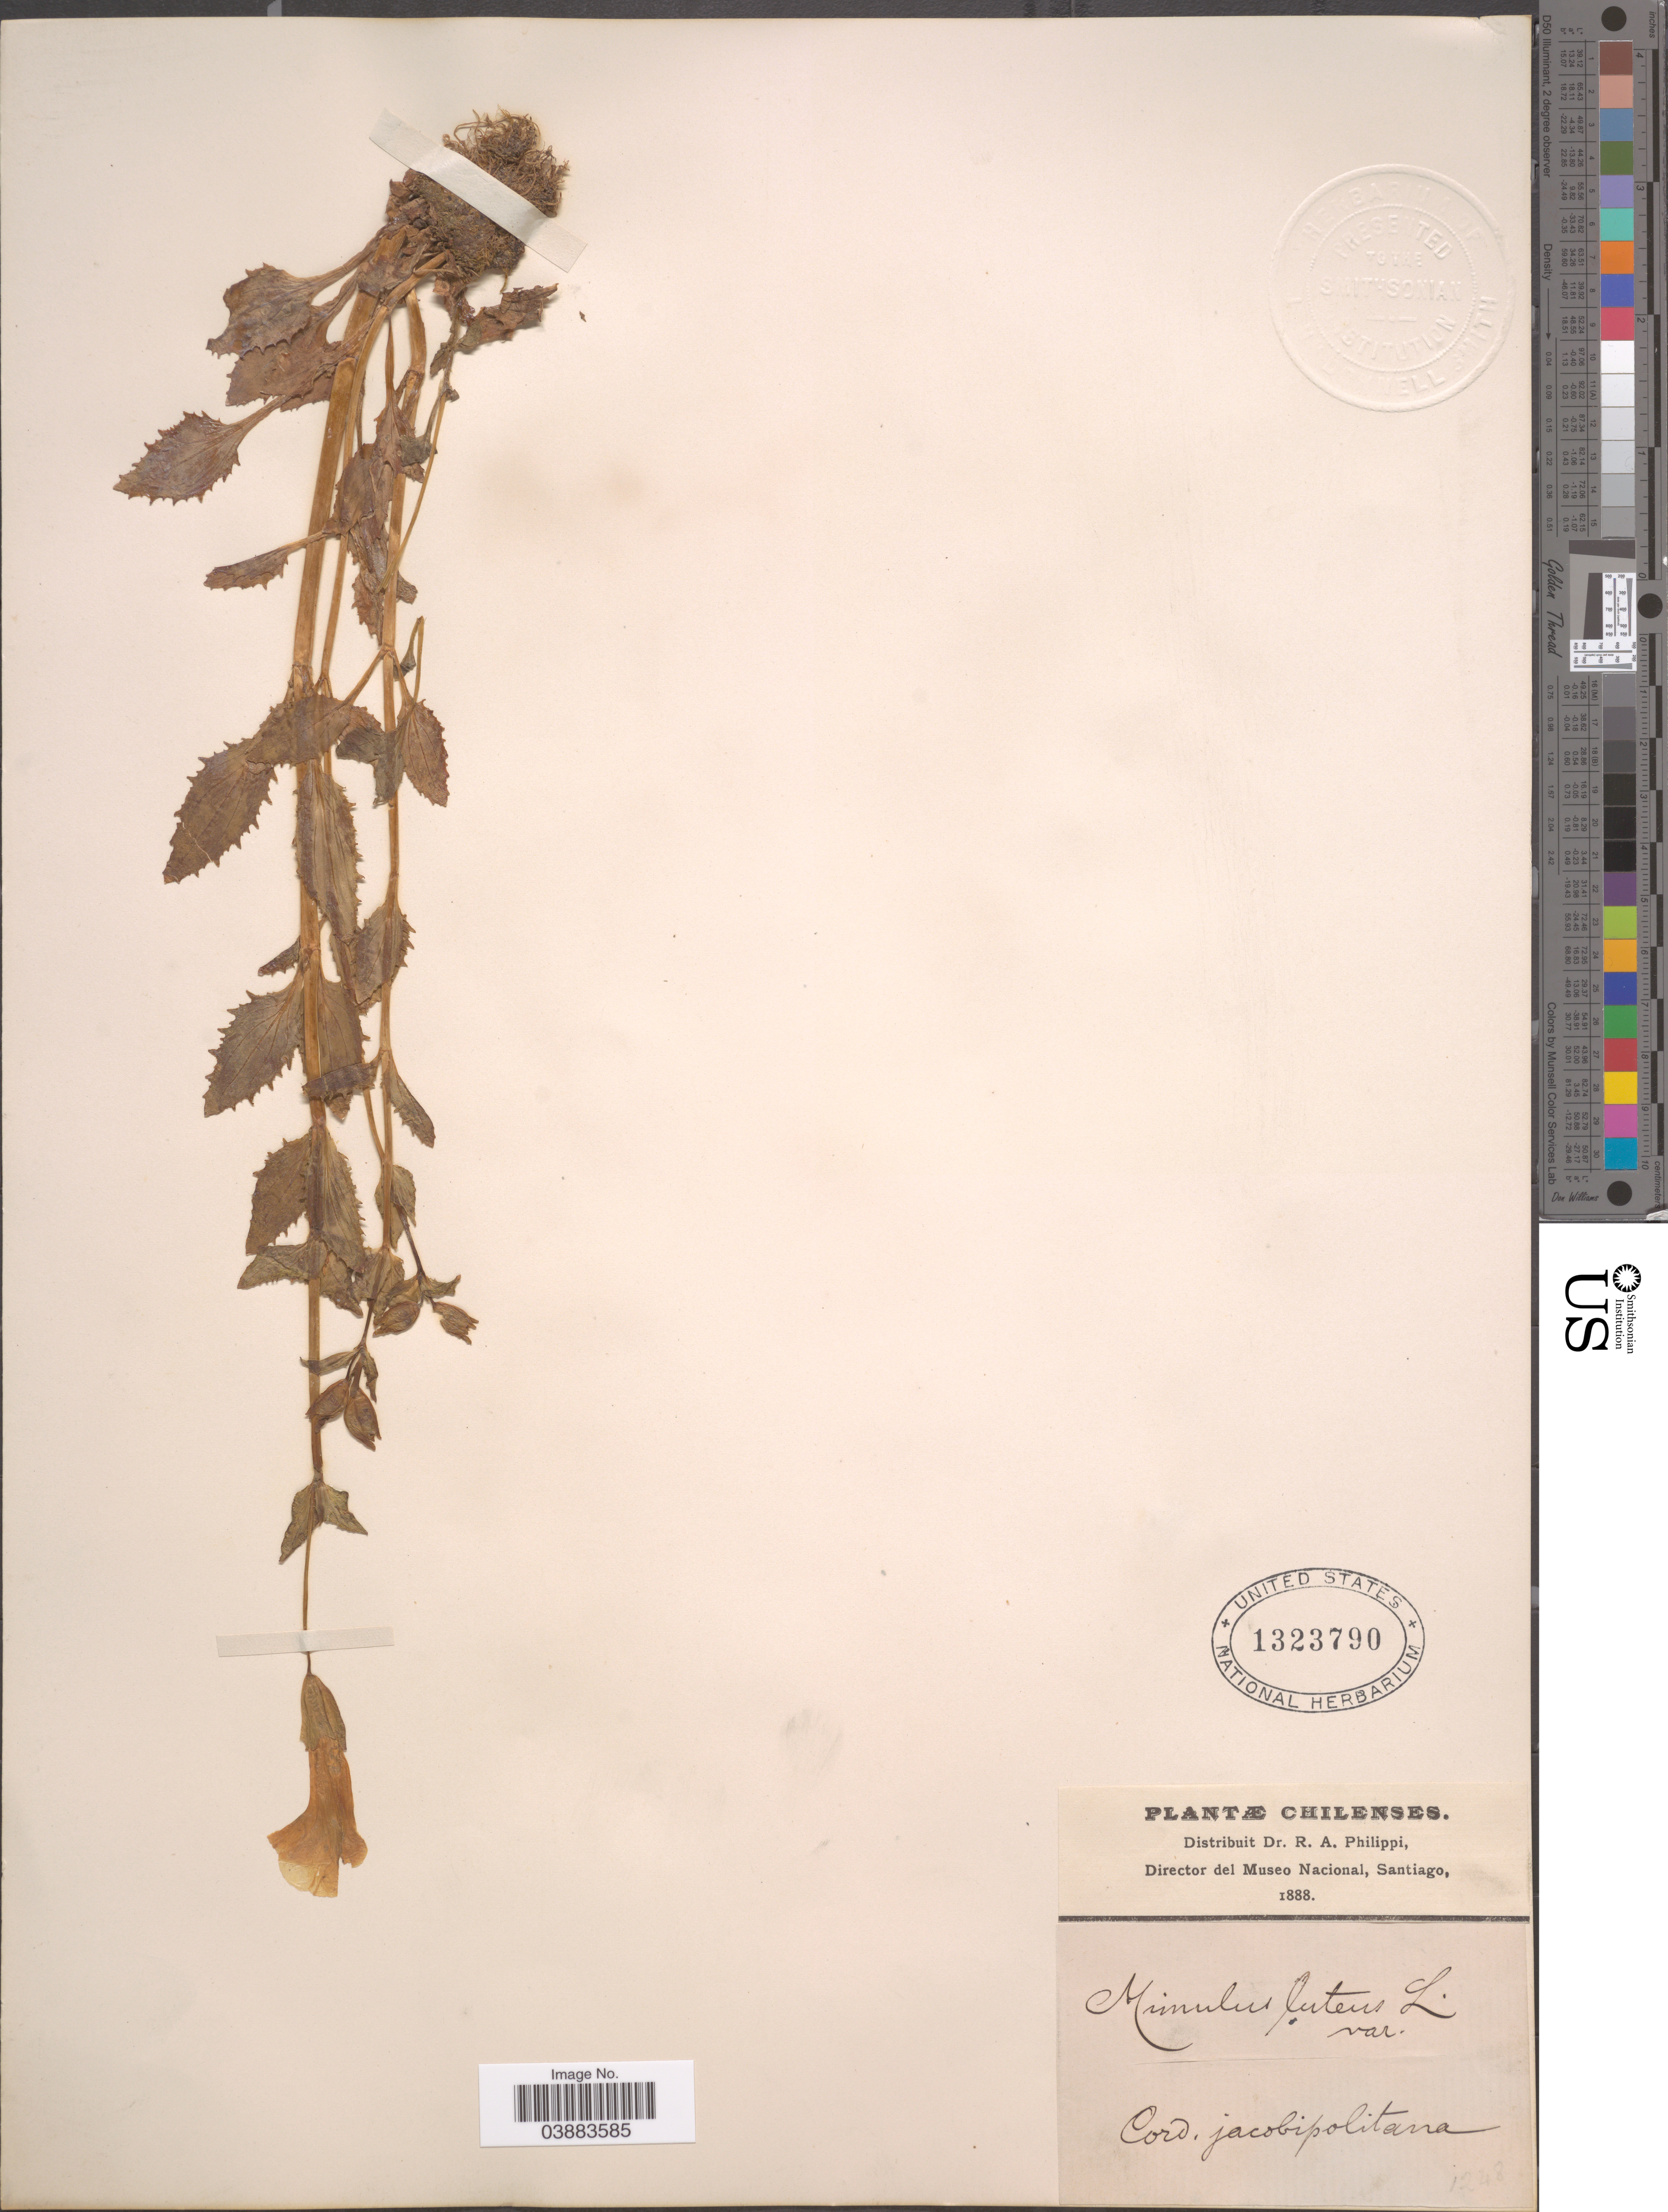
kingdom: Plantae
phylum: Tracheophyta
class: Magnoliopsida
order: Lamiales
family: Phrymaceae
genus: Mimulus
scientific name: Mimulus luteus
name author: L.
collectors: ex. herb. R.A. Philippi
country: Chile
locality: Cord. jacobipolitana.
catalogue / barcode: US 1323790